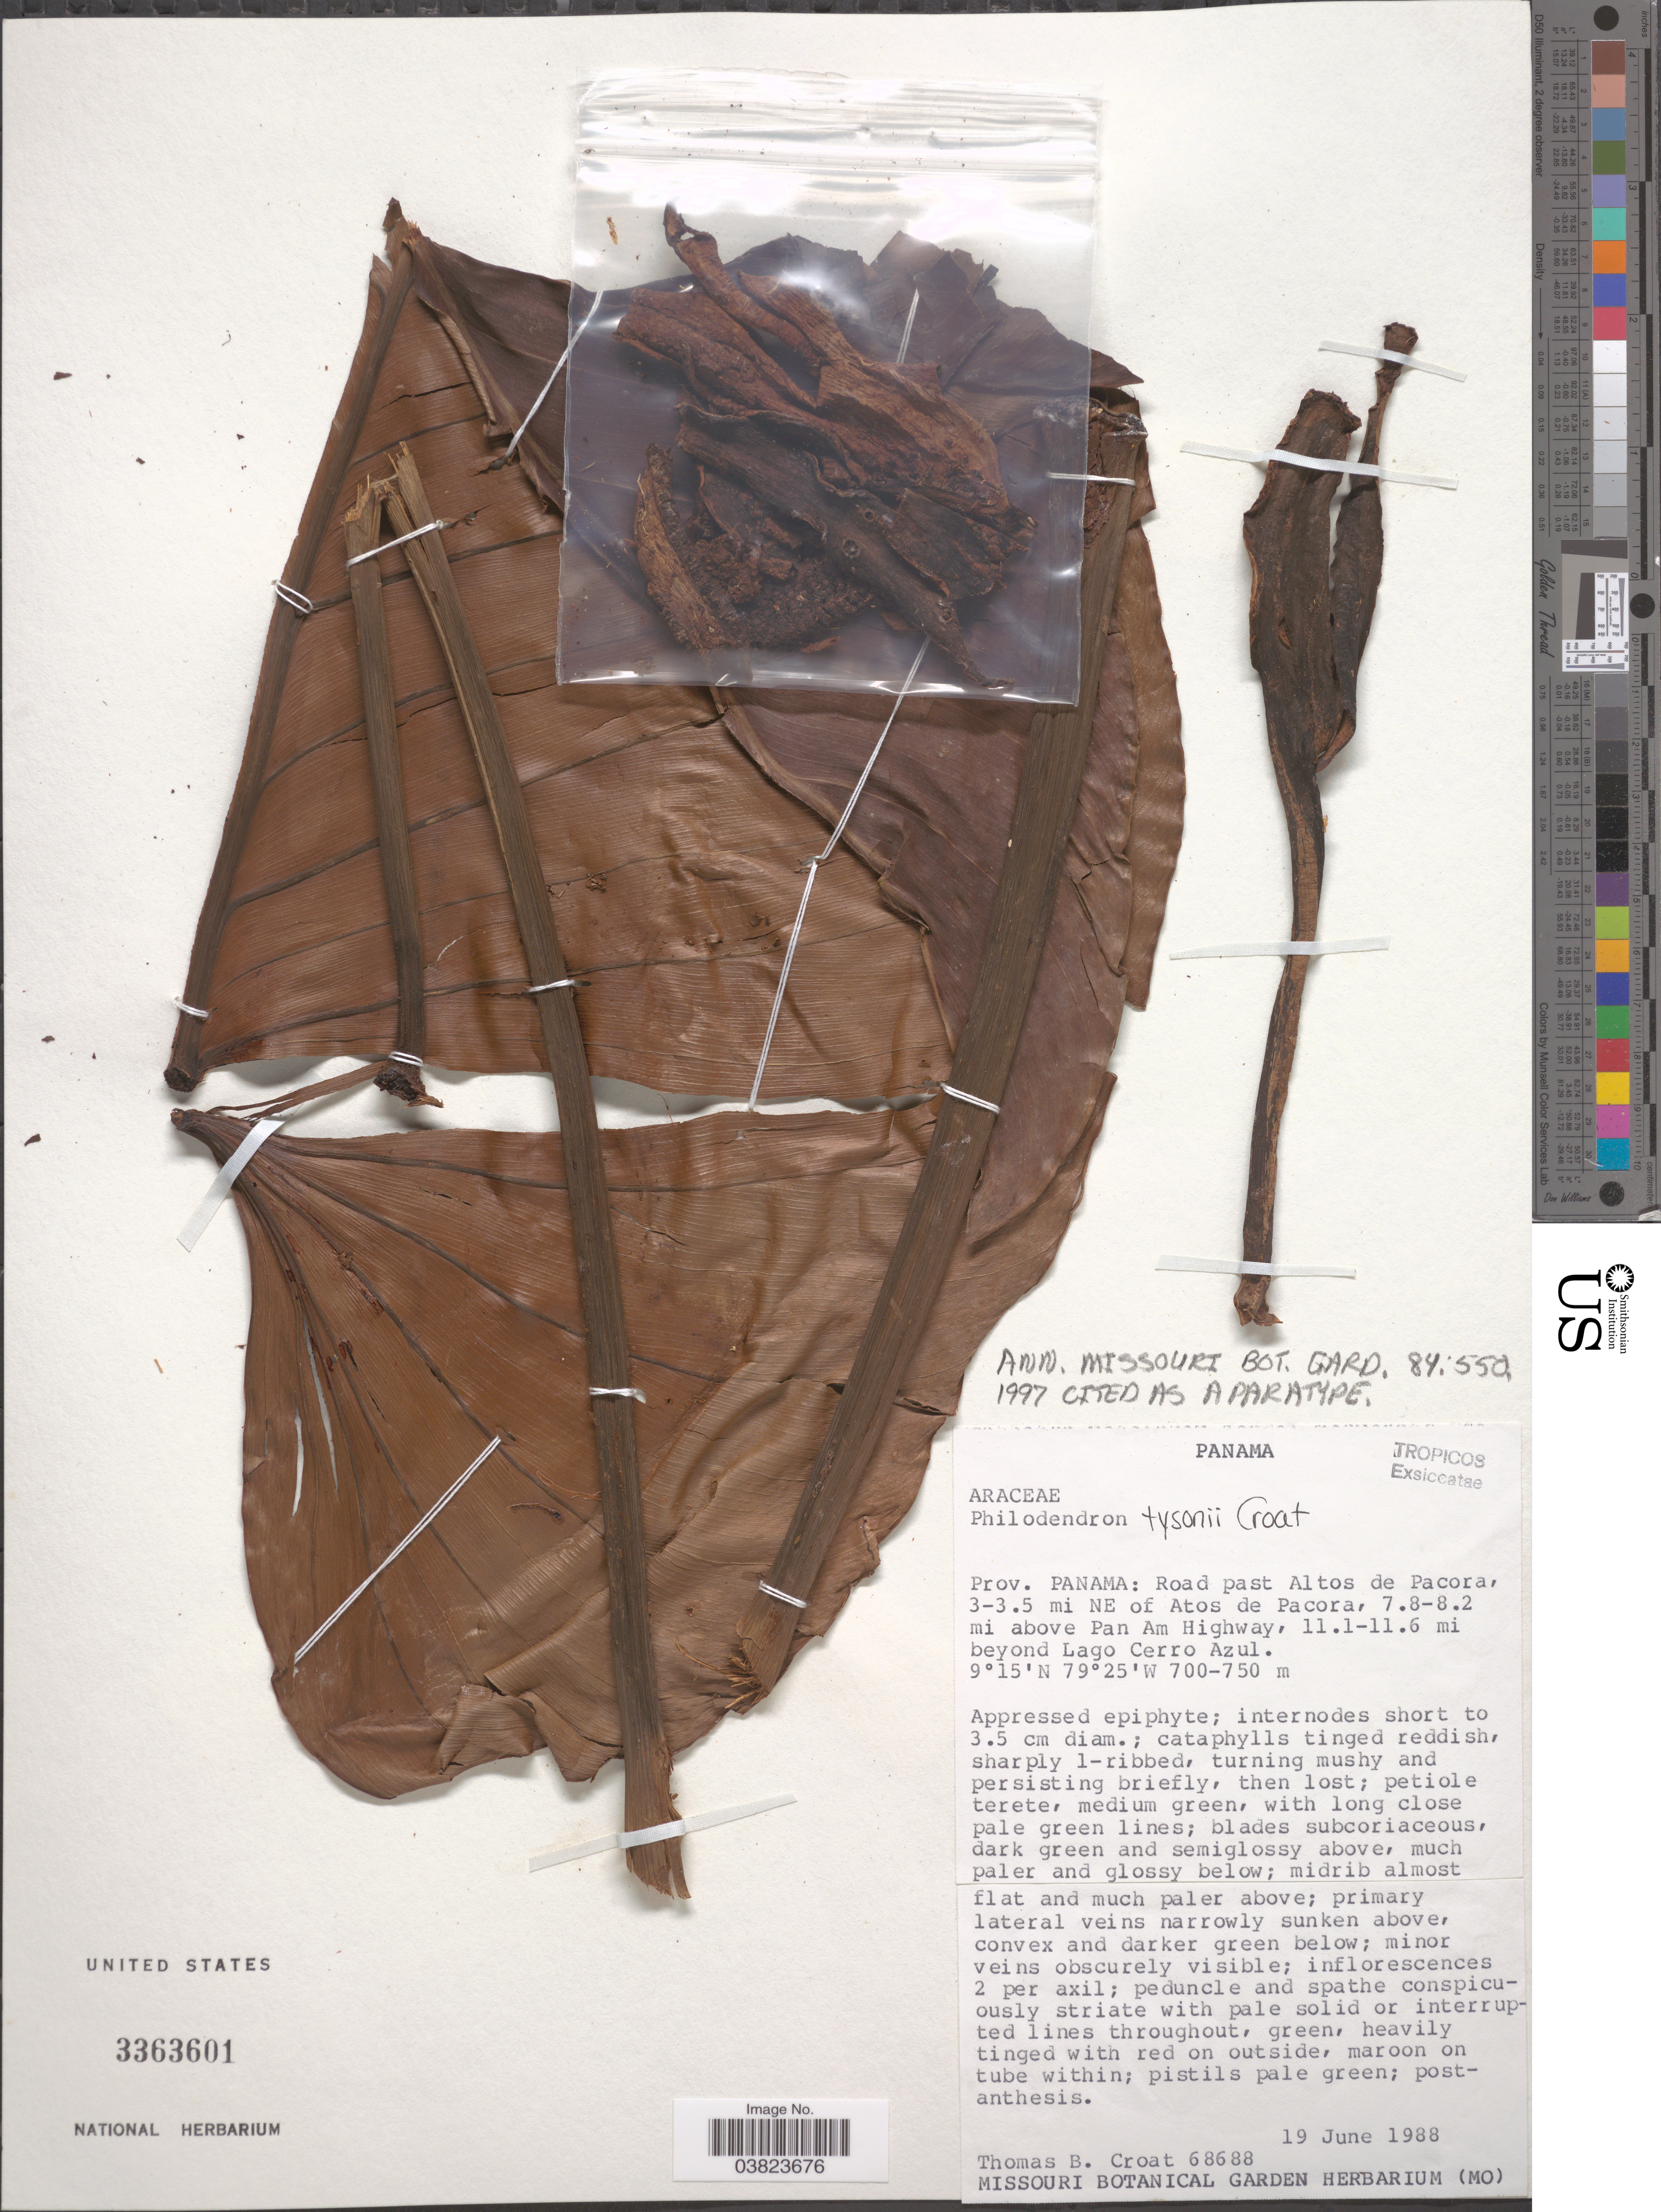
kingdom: Plantae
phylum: Tracheophyta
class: Liliopsida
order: Alismatales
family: Araceae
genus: Philodendron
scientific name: Philodendron tysonii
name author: Croat & Grayum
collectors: T. B. Croat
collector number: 68688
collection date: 1988-06-19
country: Panama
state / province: Panamá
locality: Road past Altos de Pacora, 3-3.5 mi NE of Atos de pacora, 7.8-8.2 mi above Pan Am Highway, 11.1-11.6 mi beyond Lago Cerro Azul.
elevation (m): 700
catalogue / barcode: US 3363601